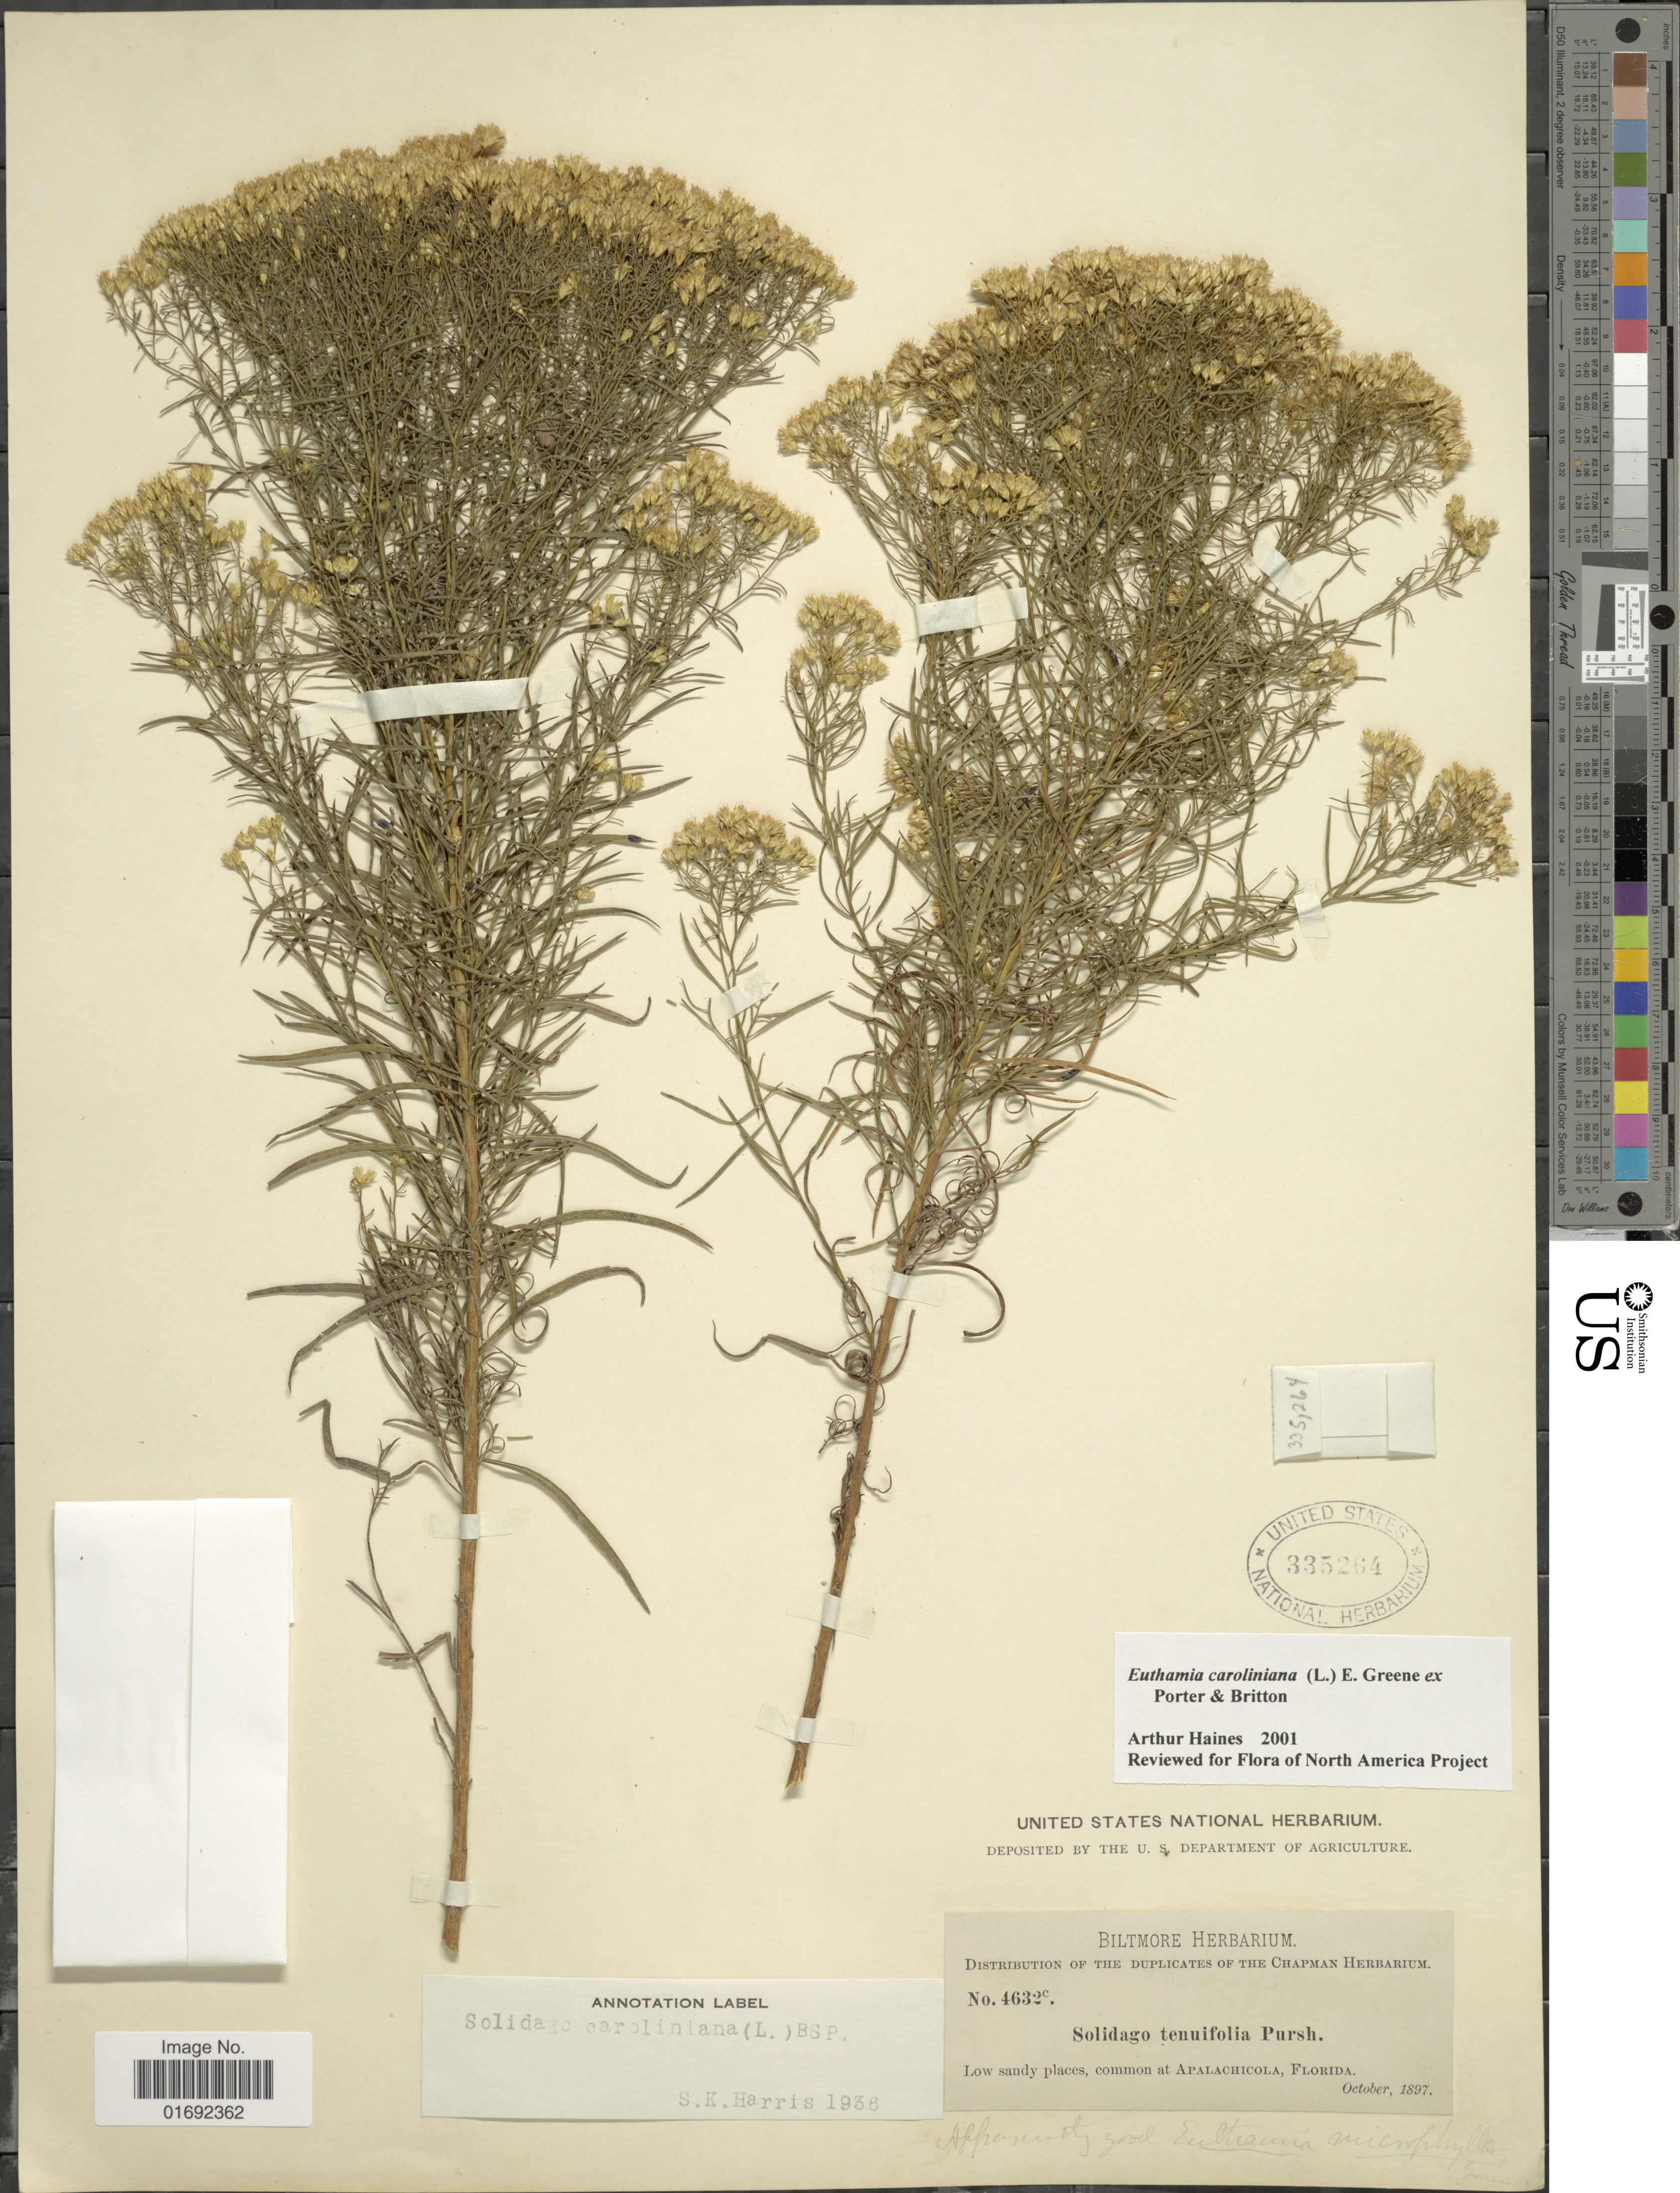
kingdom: Plantae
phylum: Tracheophyta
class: Magnoliopsida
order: Asterales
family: Asteraceae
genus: Euthamia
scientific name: Euthamia caroliniana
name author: (L.) Greene ex Porter & Britton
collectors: ex herb. Biltmore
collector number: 4632c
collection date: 1897-10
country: United States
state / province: Florida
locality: Apalachicola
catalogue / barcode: US 335264